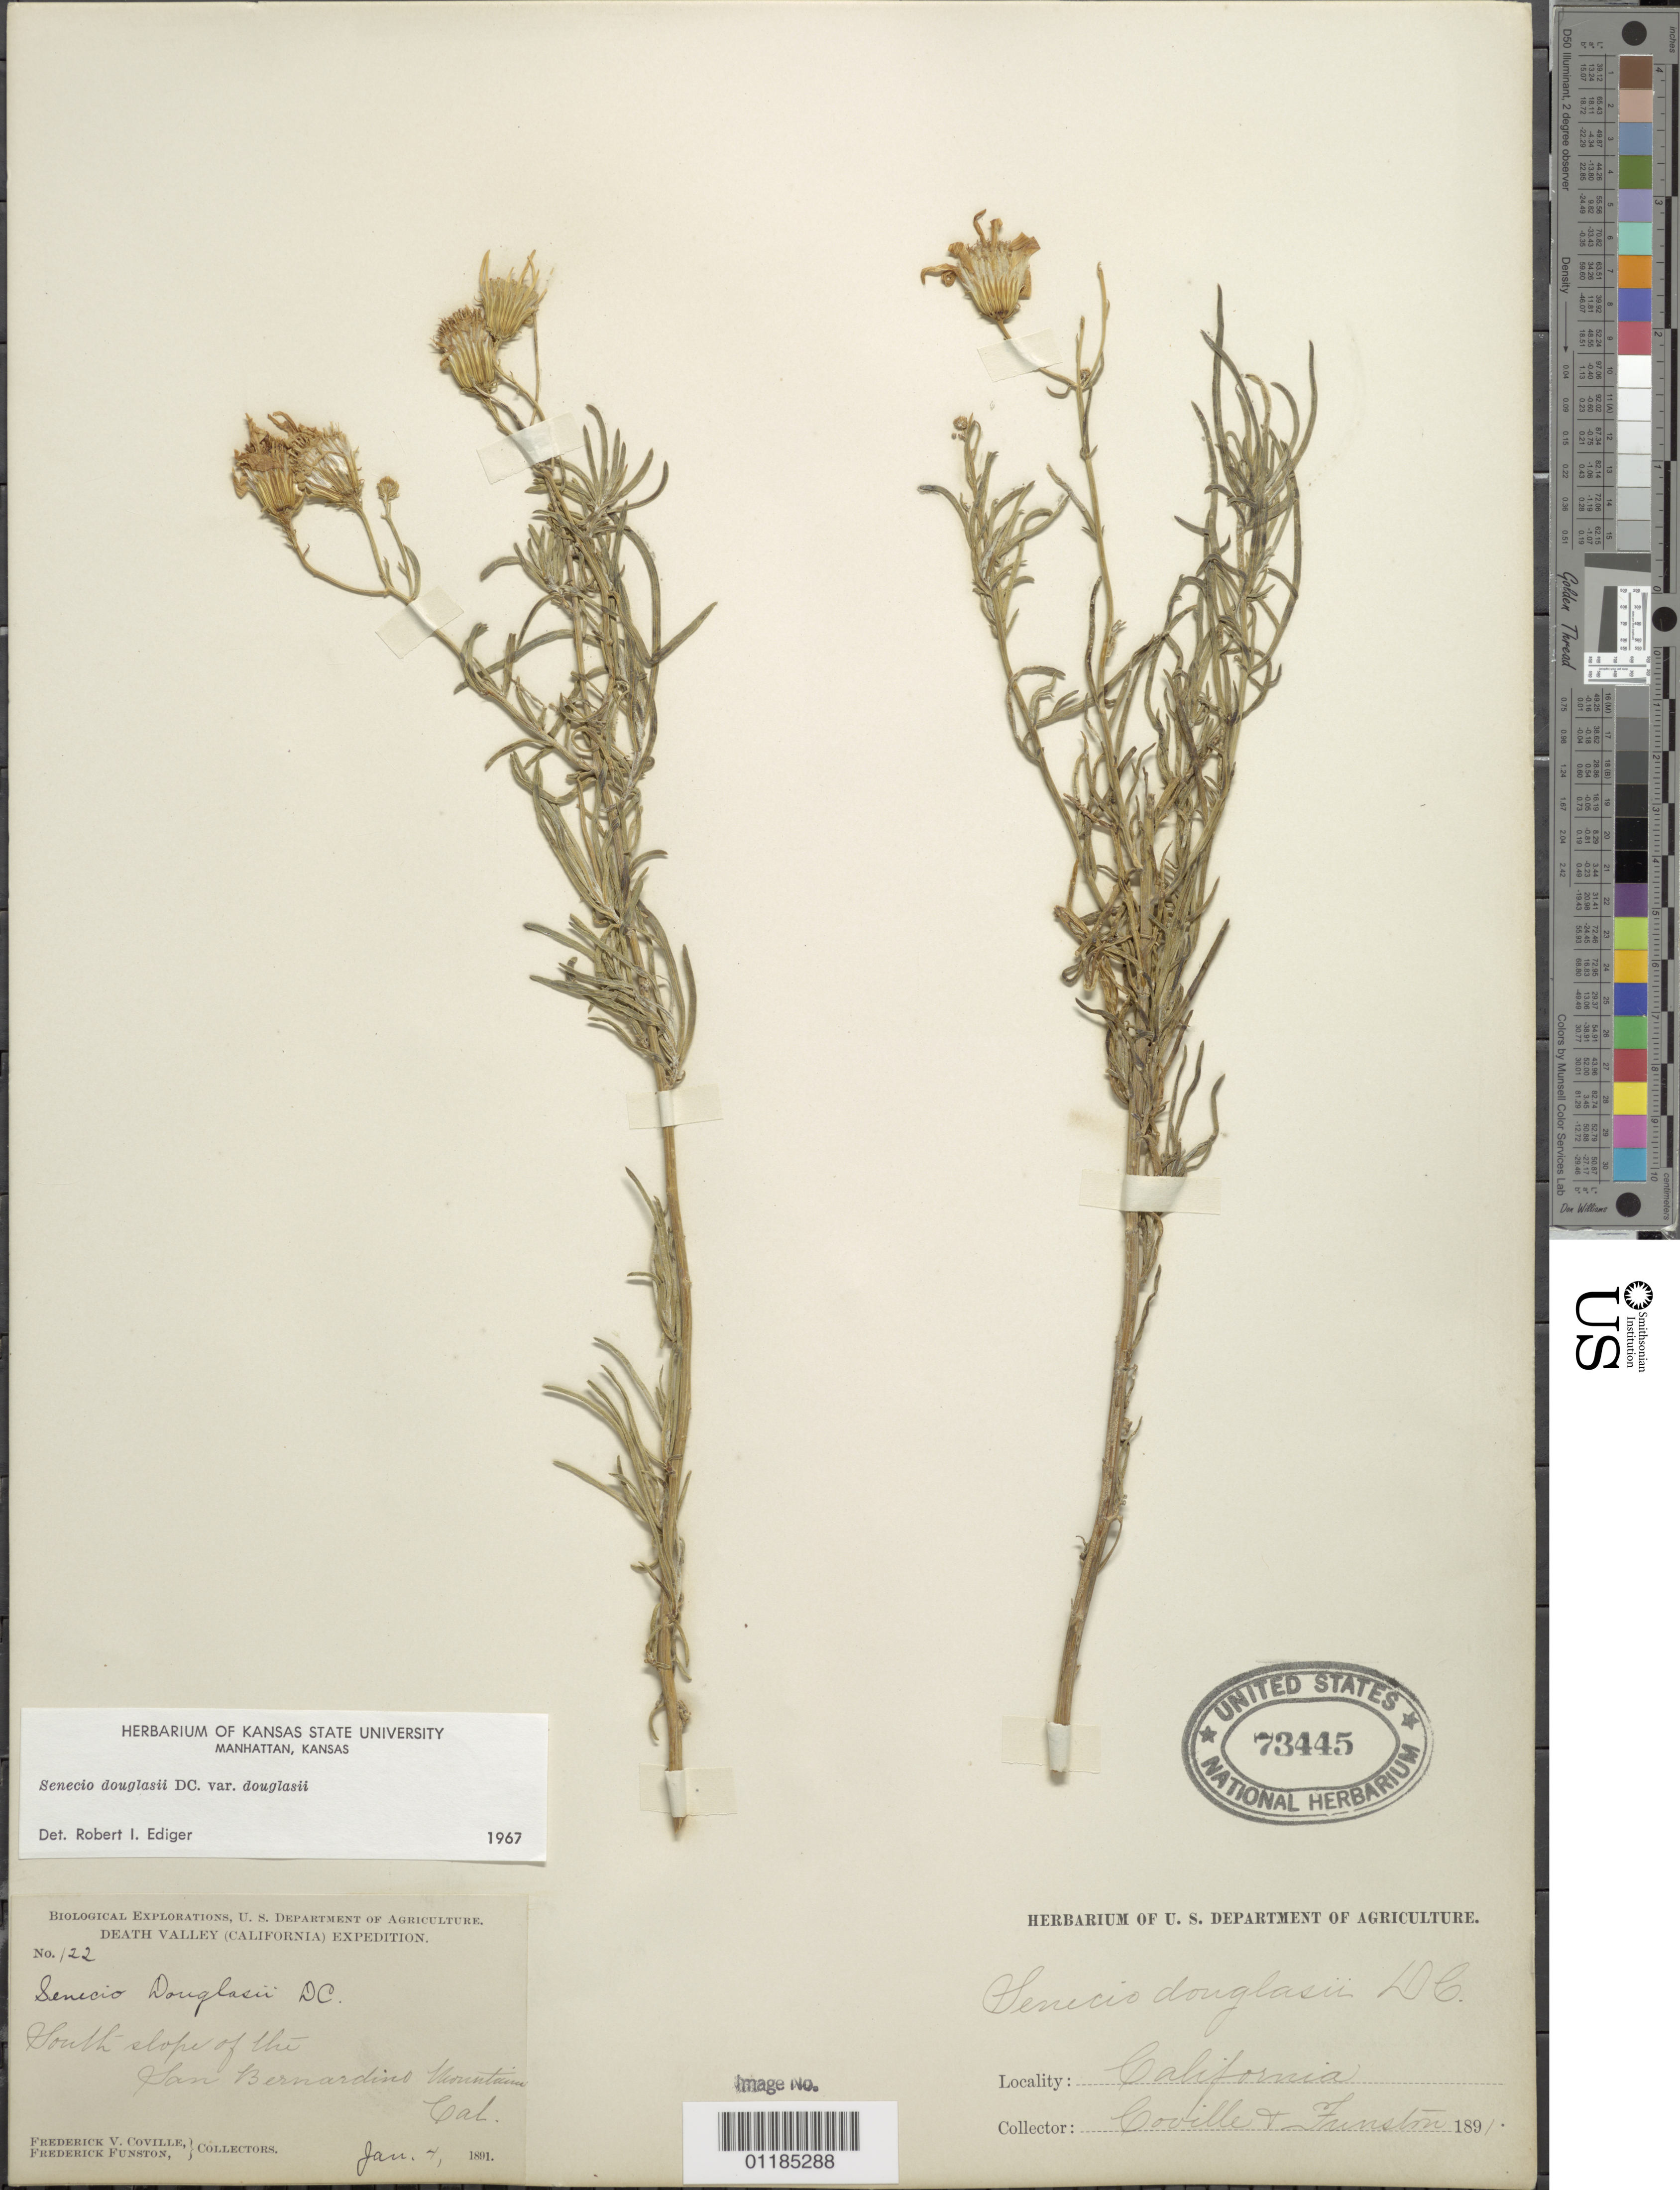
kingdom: Plantae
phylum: Tracheophyta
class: Magnoliopsida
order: Asterales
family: Asteraceae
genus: Senecio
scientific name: Senecio flaccidus var. douglasii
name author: (DC.) B.L. Turner & T.M. Barkley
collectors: F. V. Coville & F. Funston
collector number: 122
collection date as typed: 04 Jan 1891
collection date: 1891-01-04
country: United States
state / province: California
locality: South slope of San Bernardino Mountain.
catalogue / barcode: US 73445